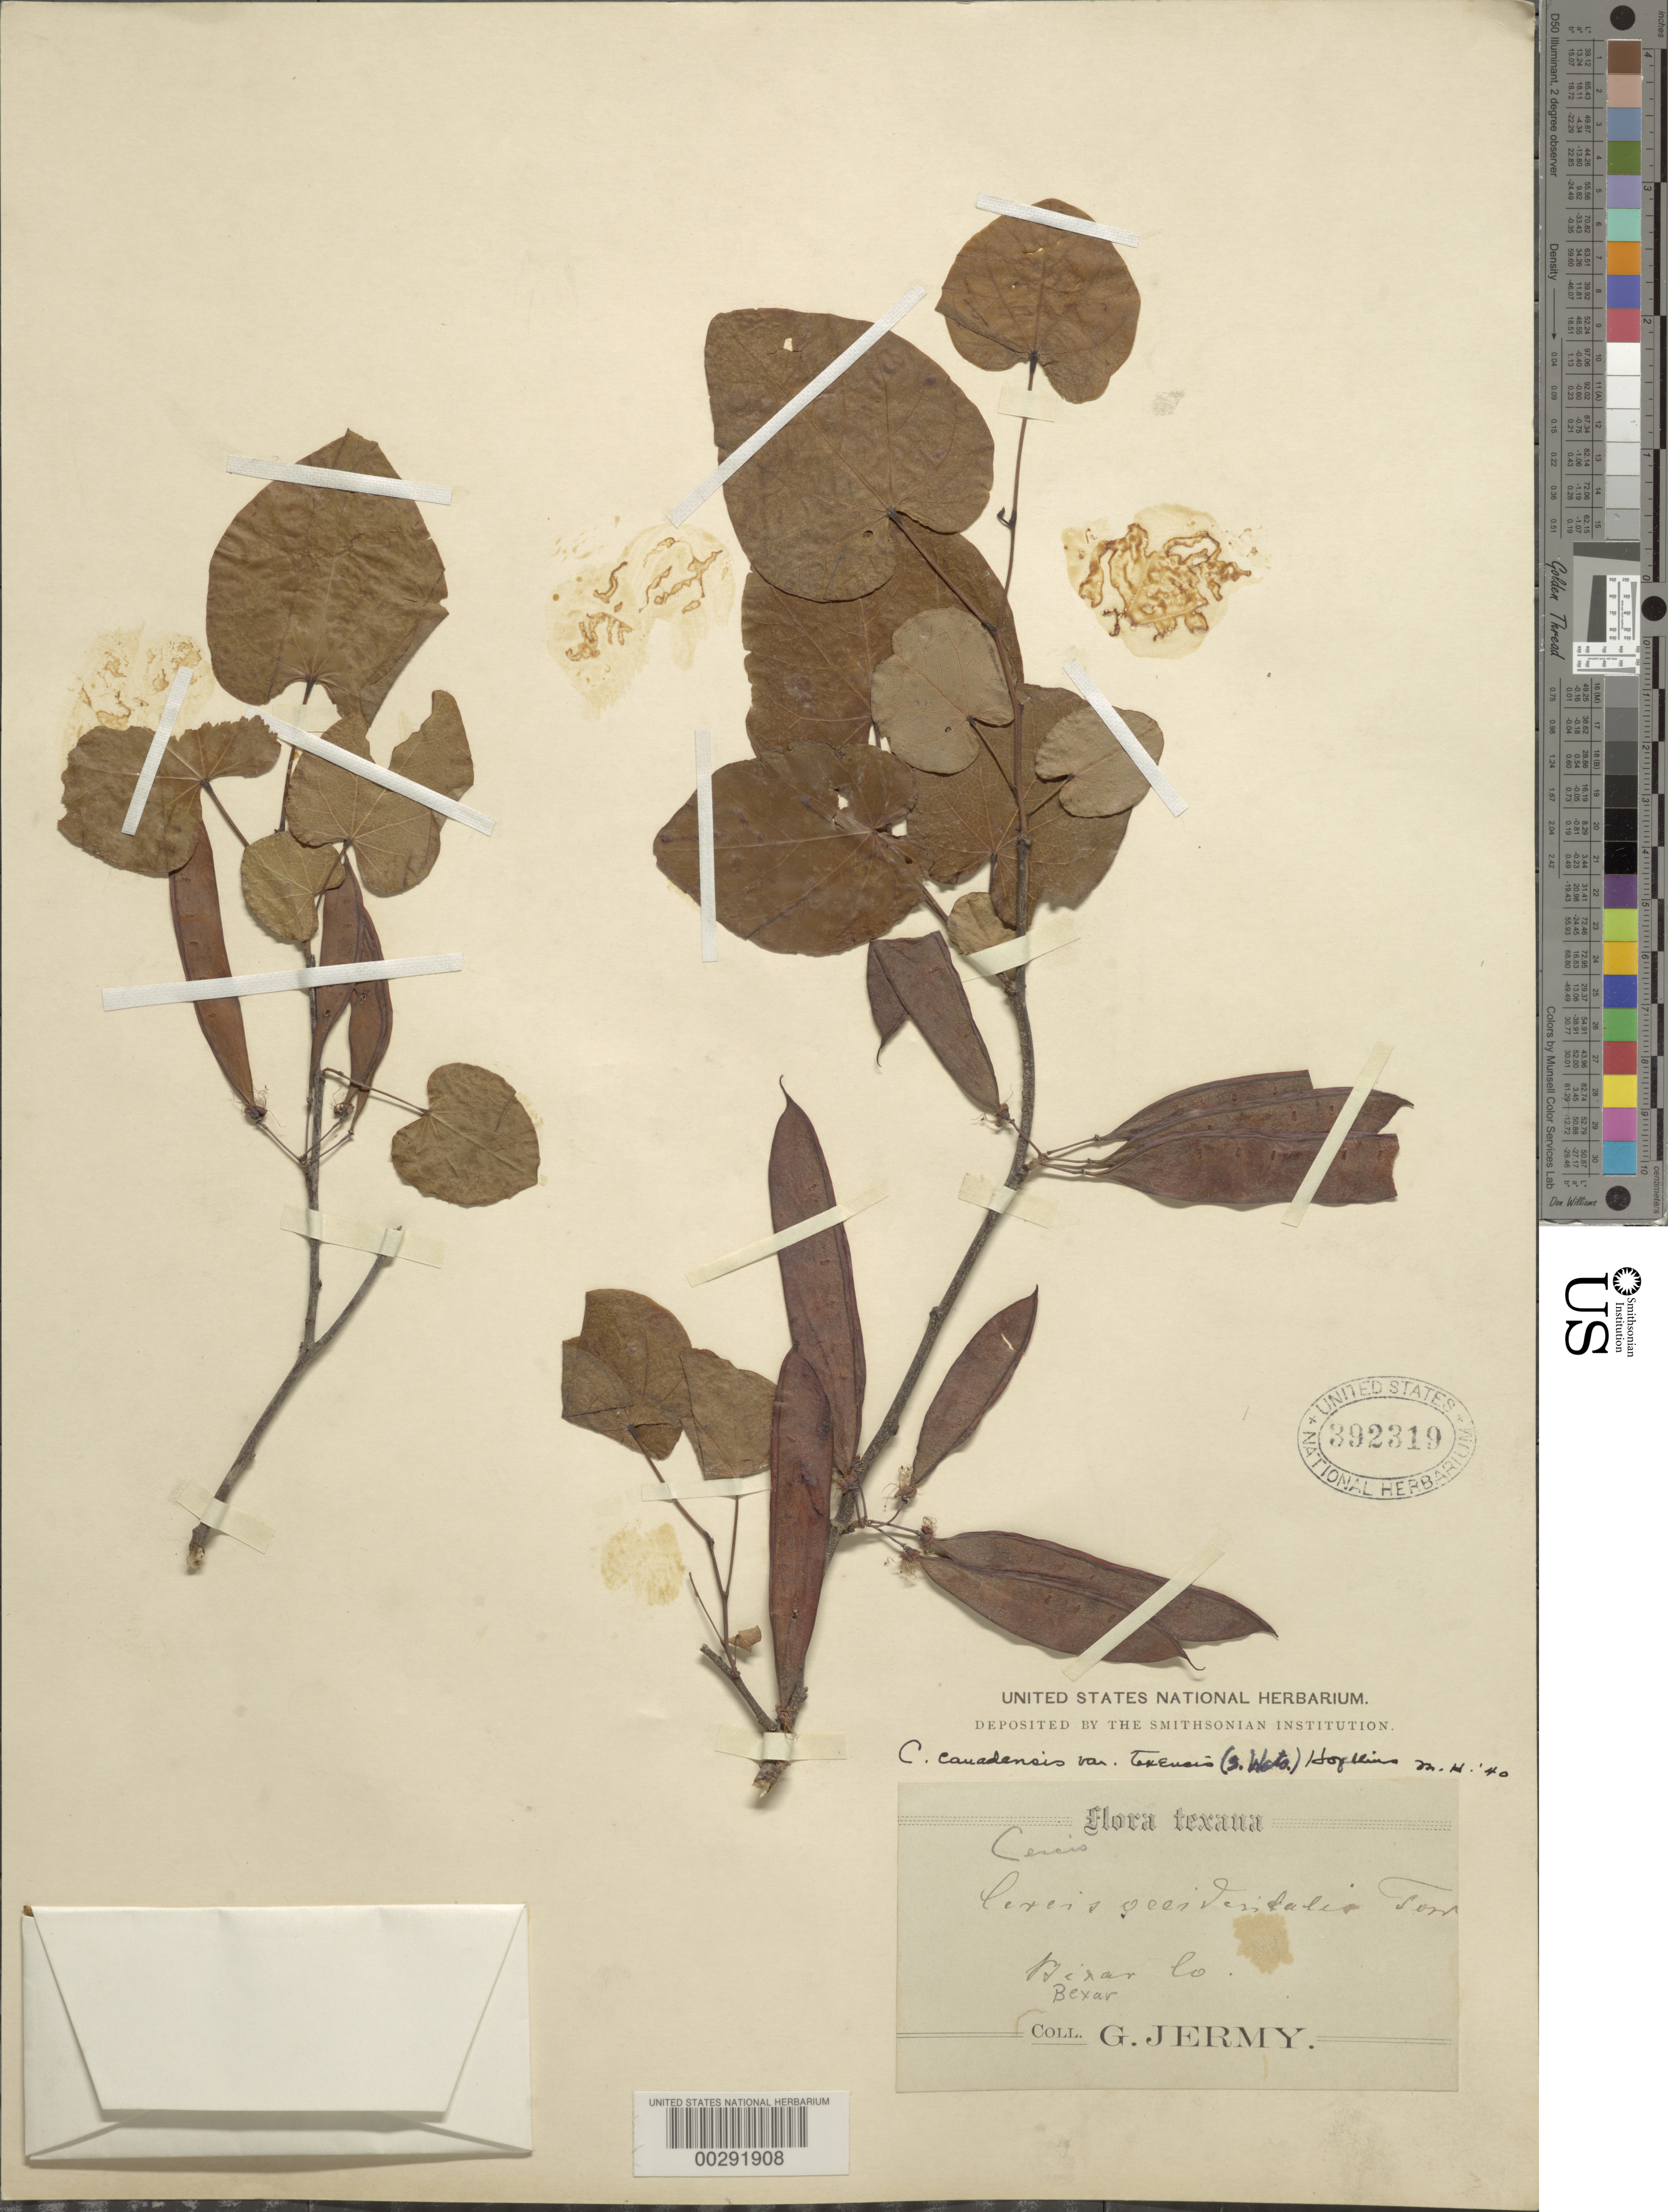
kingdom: Plantae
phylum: Tracheophyta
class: Magnoliopsida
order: Fabales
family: Fabaceae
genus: Cercis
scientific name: Cercis reniformis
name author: A. Gray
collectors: G. Jermy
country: United States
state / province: Texas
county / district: Bexar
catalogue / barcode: US 392319